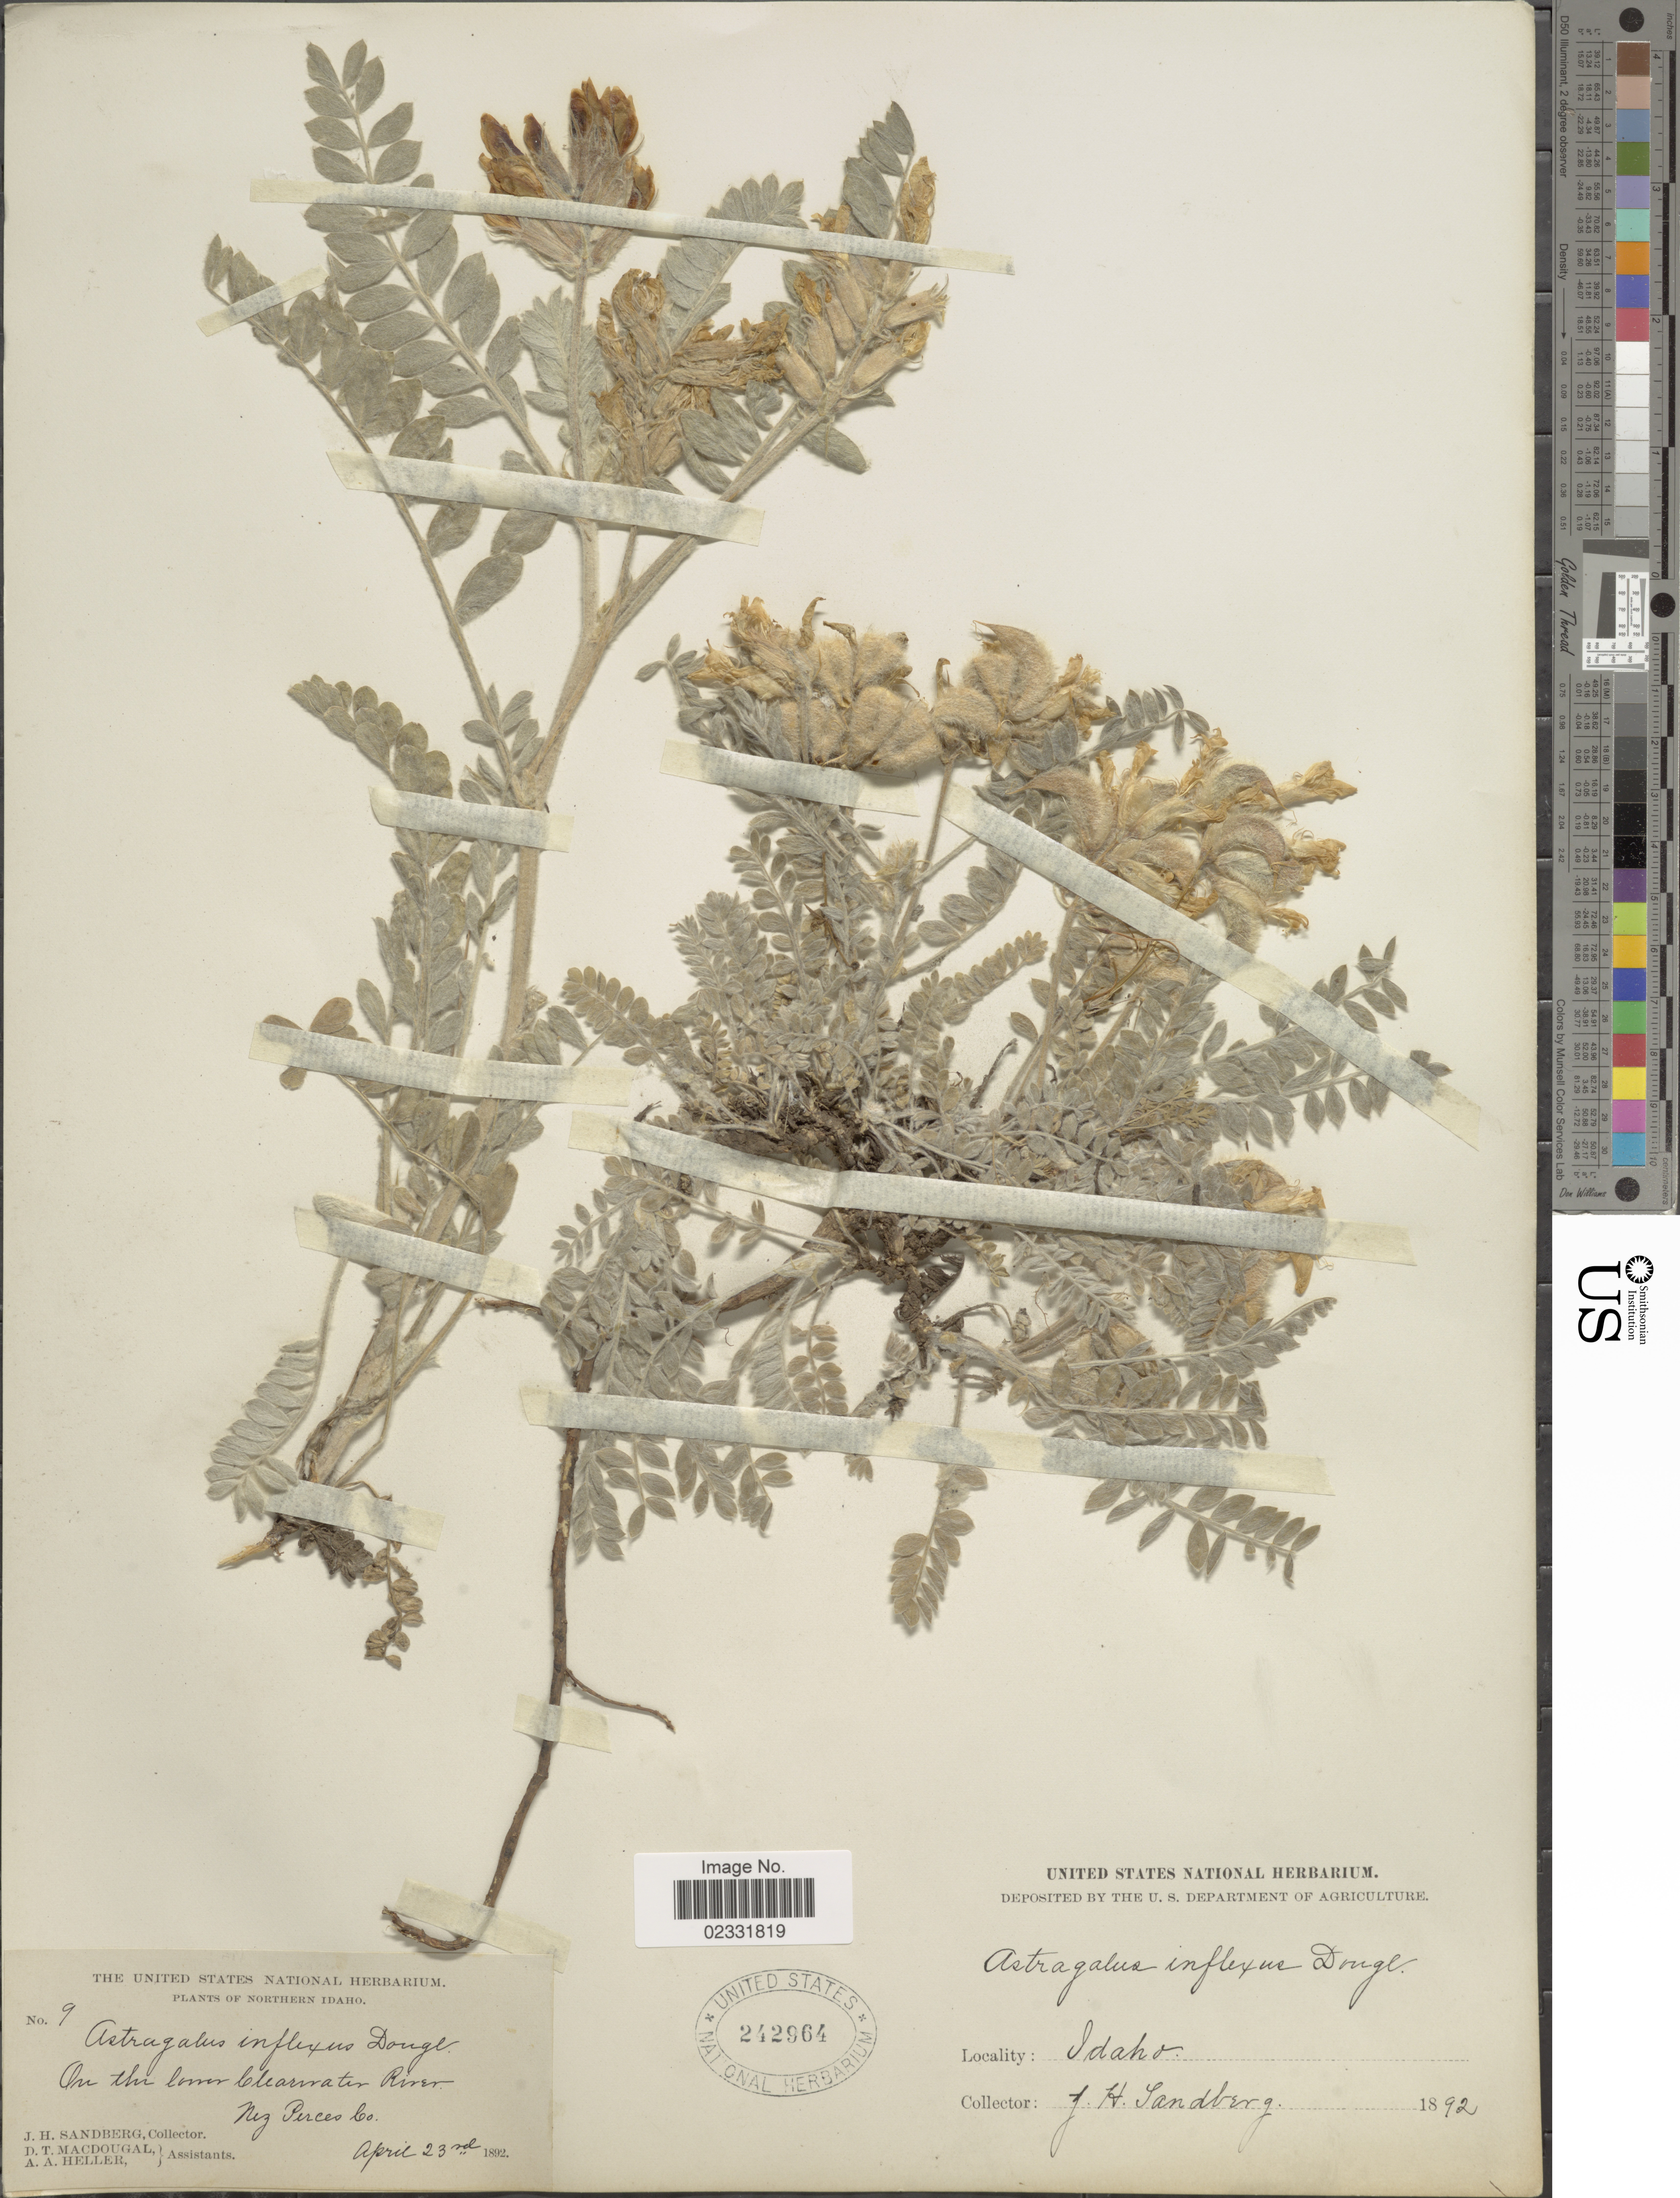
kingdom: Plantae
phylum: Tracheophyta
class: Magnoliopsida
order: Fabales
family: Fabaceae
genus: Astragalus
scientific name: Astragalus inflexus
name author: Douglas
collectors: J. H. Sandberg, D. T. MacDougal & A. A. Heller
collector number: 9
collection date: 1892-04-23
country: United States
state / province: Idaho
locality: Northern Idaho, On the lower Clearwater River, Nez Perces Co.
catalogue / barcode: US 242964